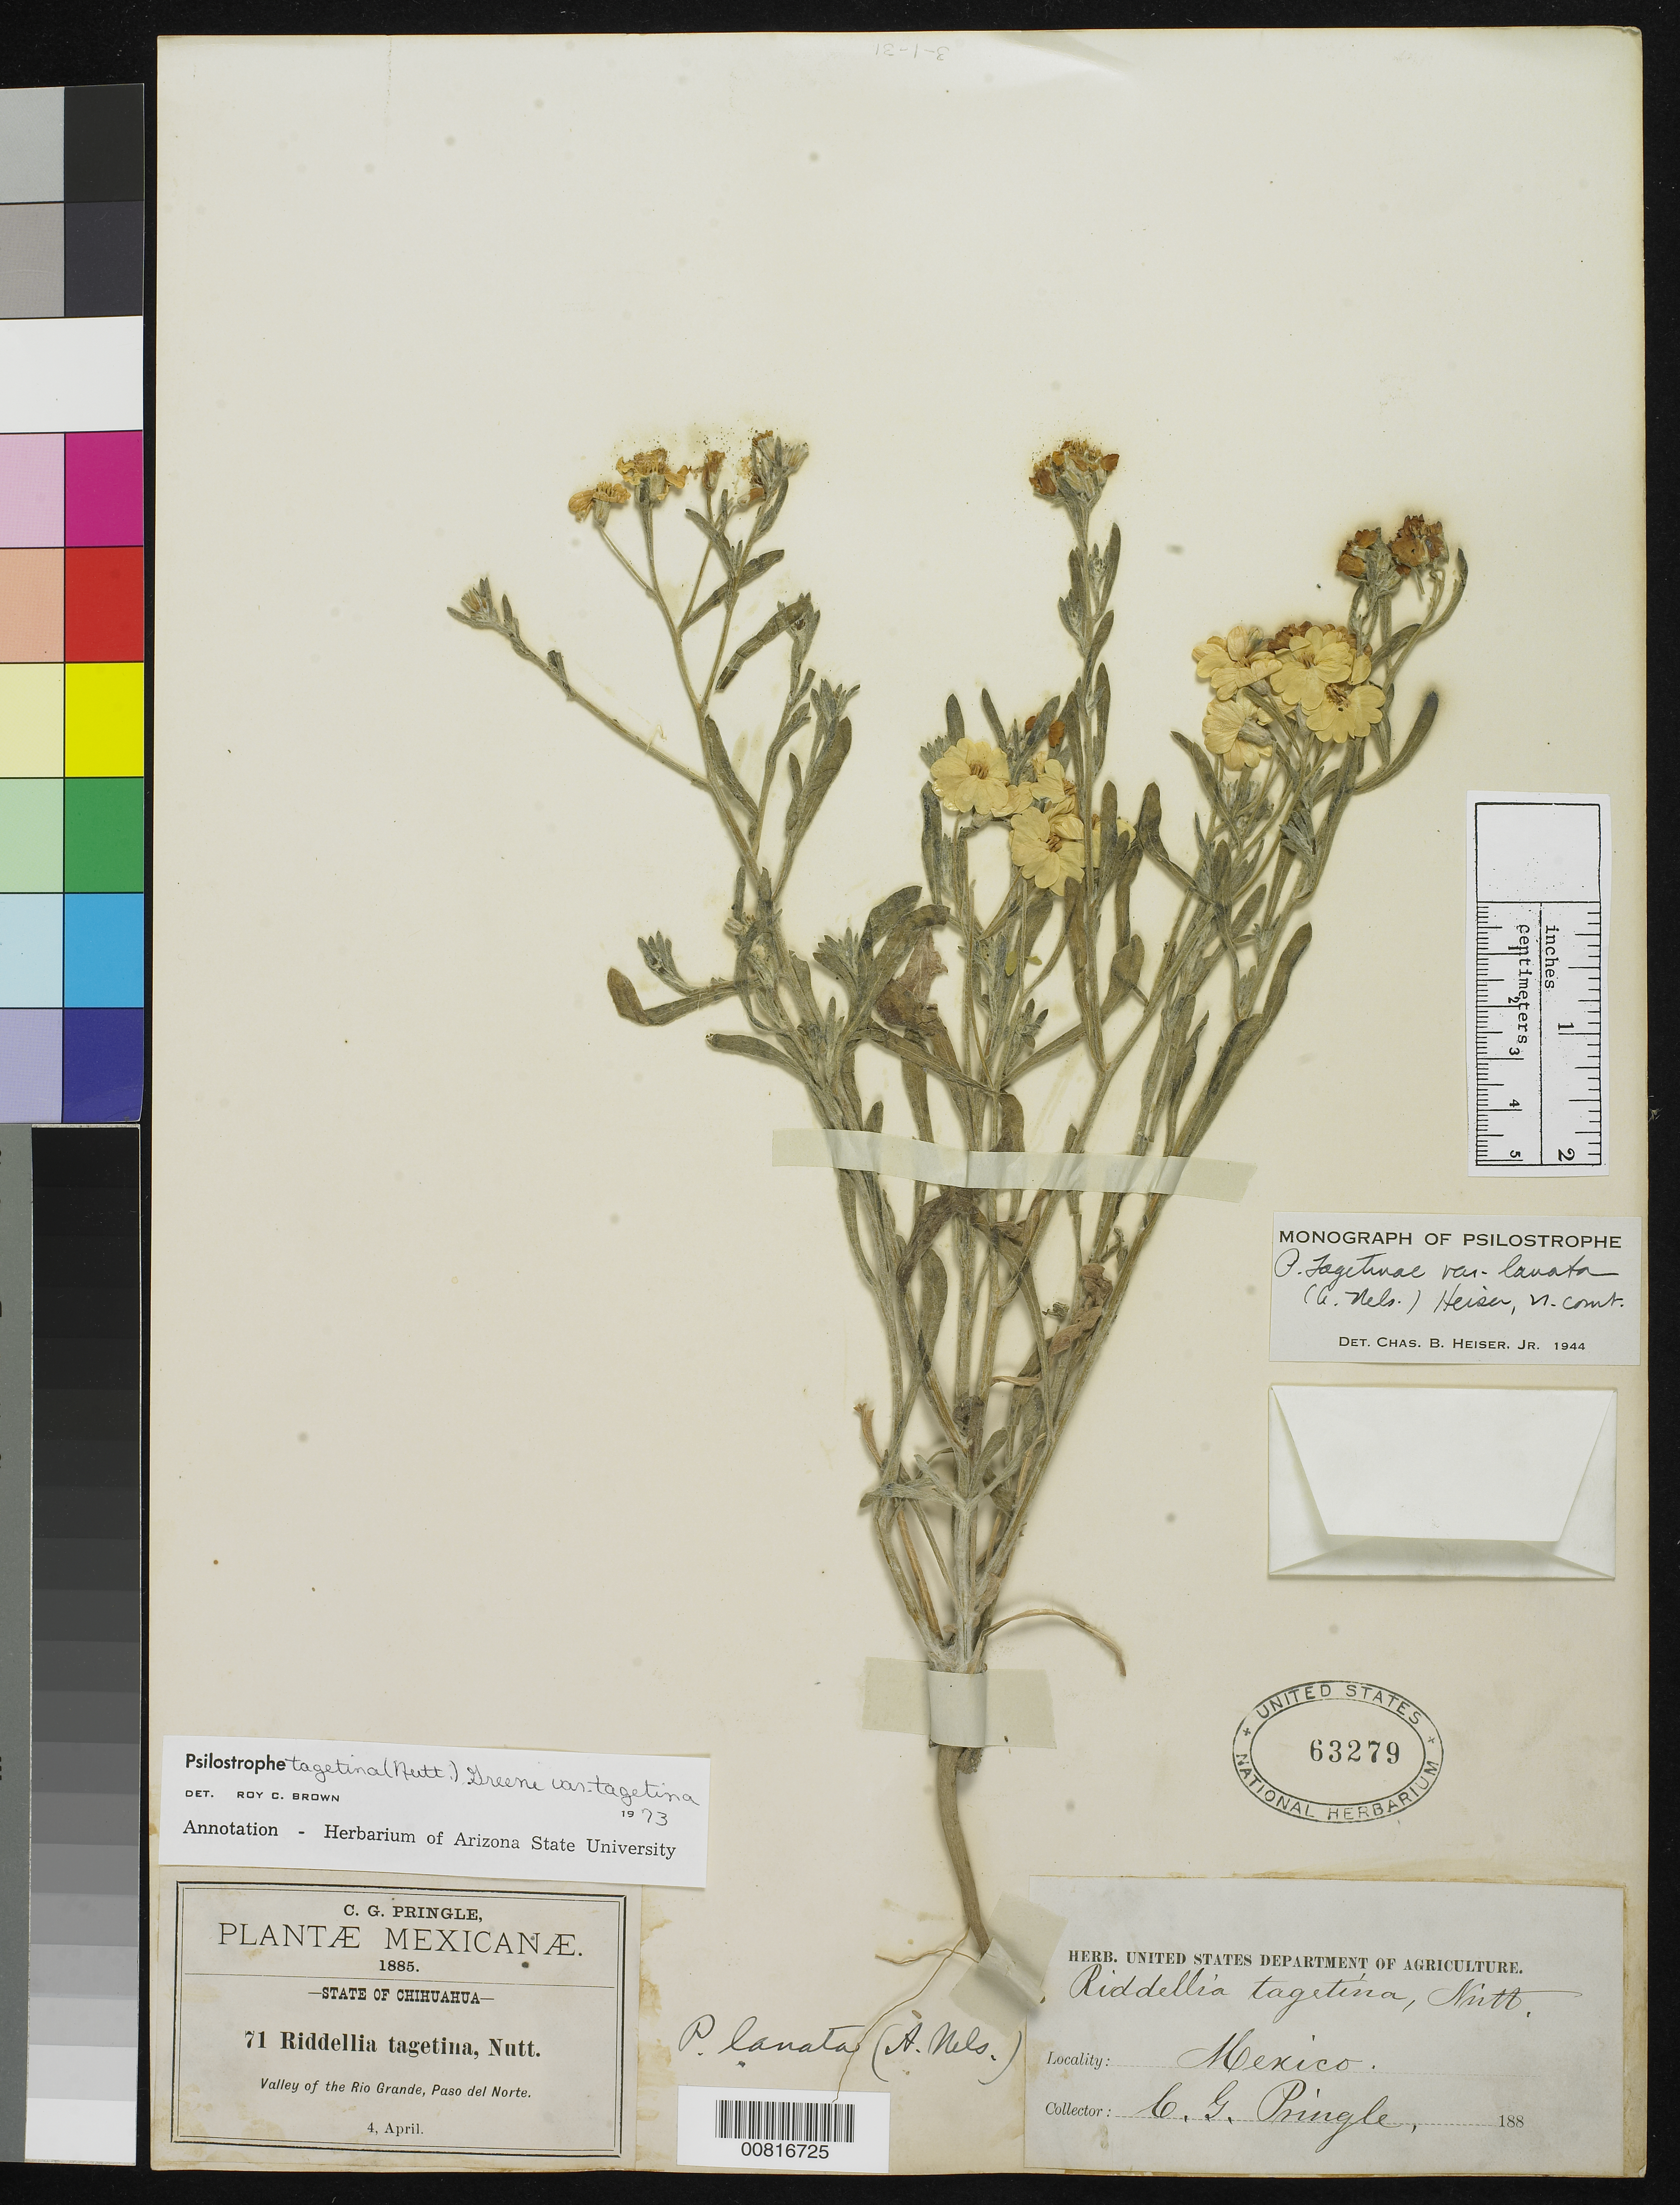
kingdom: Plantae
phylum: Tracheophyta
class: Magnoliopsida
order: Asterales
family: Asteraceae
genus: Psilostrophe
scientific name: Psilostrophe tagetina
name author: (Nutt.) Greene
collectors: C. G. Pringle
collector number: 71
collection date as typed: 04 Apr 1885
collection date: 1885-04-04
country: Mexico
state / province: Chihuahua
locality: Valley of the Rio Grande, Paso del Norte, Chihuahua.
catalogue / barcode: US 63279